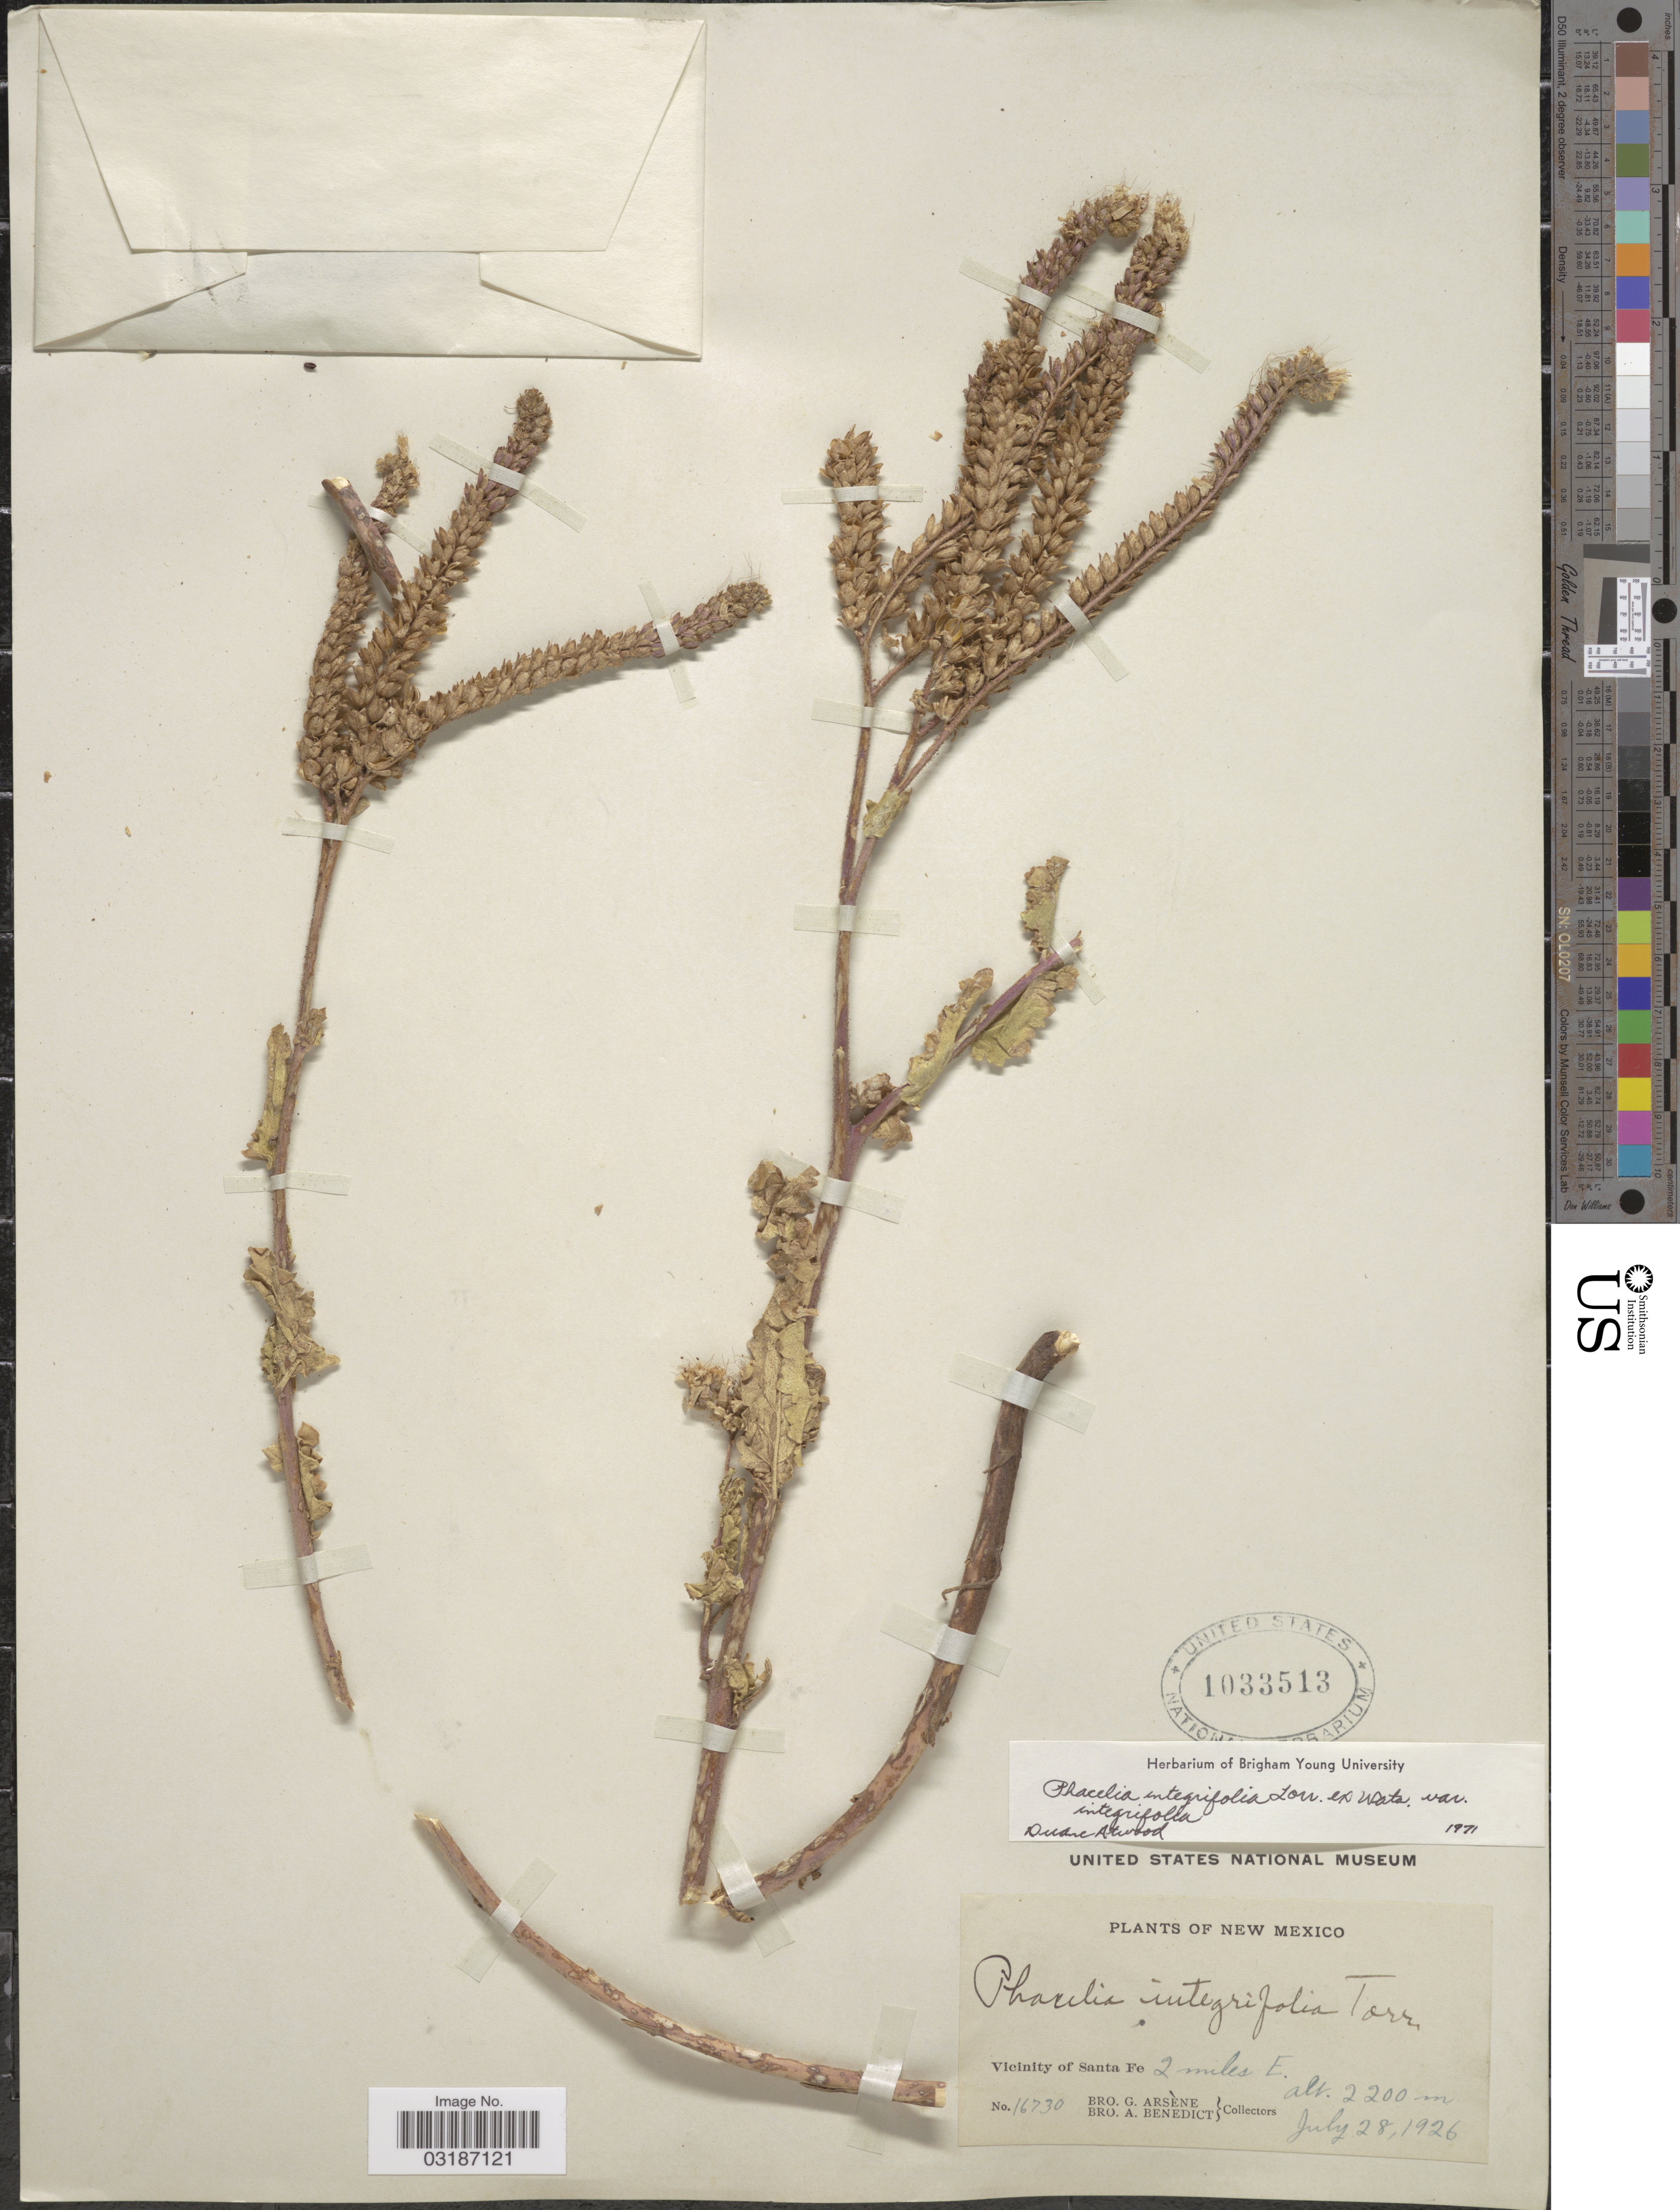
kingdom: Plantae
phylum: Tracheophyta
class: Magnoliopsida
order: Boraginales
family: Hydrophyllaceae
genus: Phacelia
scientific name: Phacelia integrifolia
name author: Torr.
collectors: Bro. G. Arsène & Bro. A. Benedict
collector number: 16730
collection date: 1926-07-28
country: United States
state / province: New Mexico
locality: Vicinity of Santa Fe 2 miles E.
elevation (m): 2200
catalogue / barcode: US 1033513